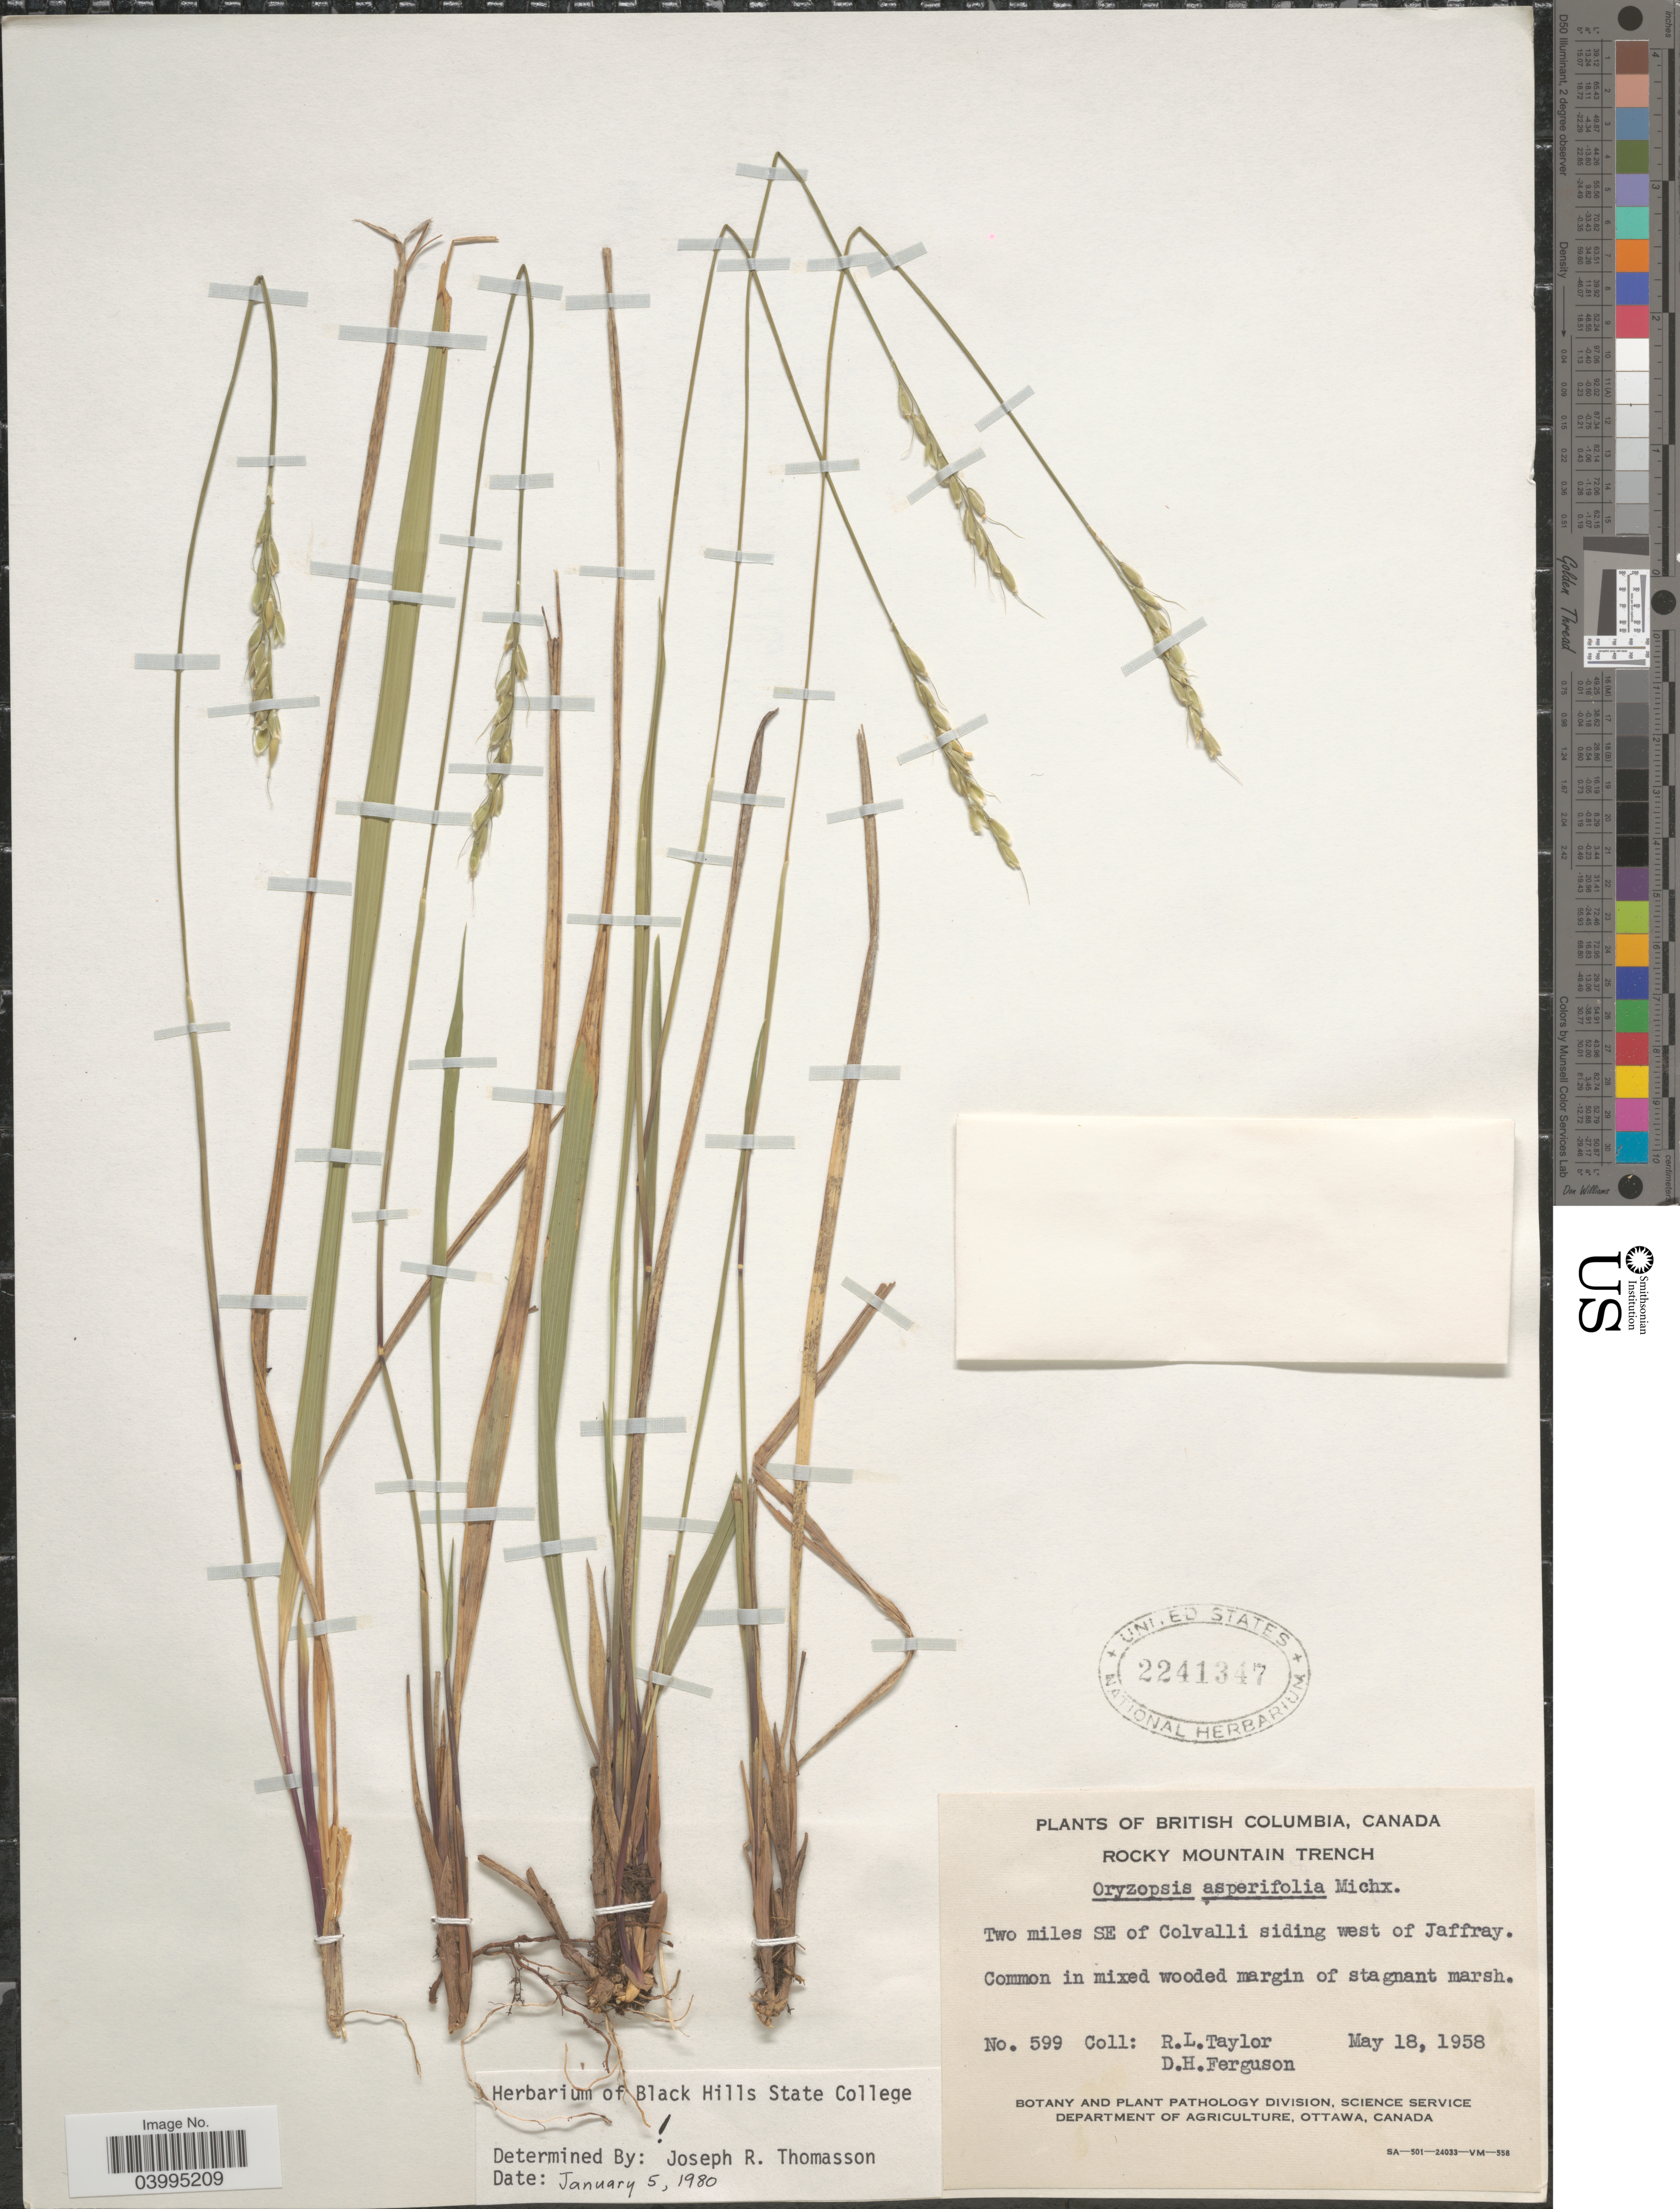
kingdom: Plantae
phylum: Tracheophyta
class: Liliopsida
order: Poales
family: Poaceae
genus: Oryzopsis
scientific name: Oryzopsis asperifolia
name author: Michx.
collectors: R. Taylor & D. Ferguson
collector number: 599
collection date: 1958-05-18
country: Canada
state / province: British Columbia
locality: Rocky Mountain Trench. Two miles SE of colvalli siding west of Jaffray. In mixed wooded margin of stagnant marsh.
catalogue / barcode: US 2241347